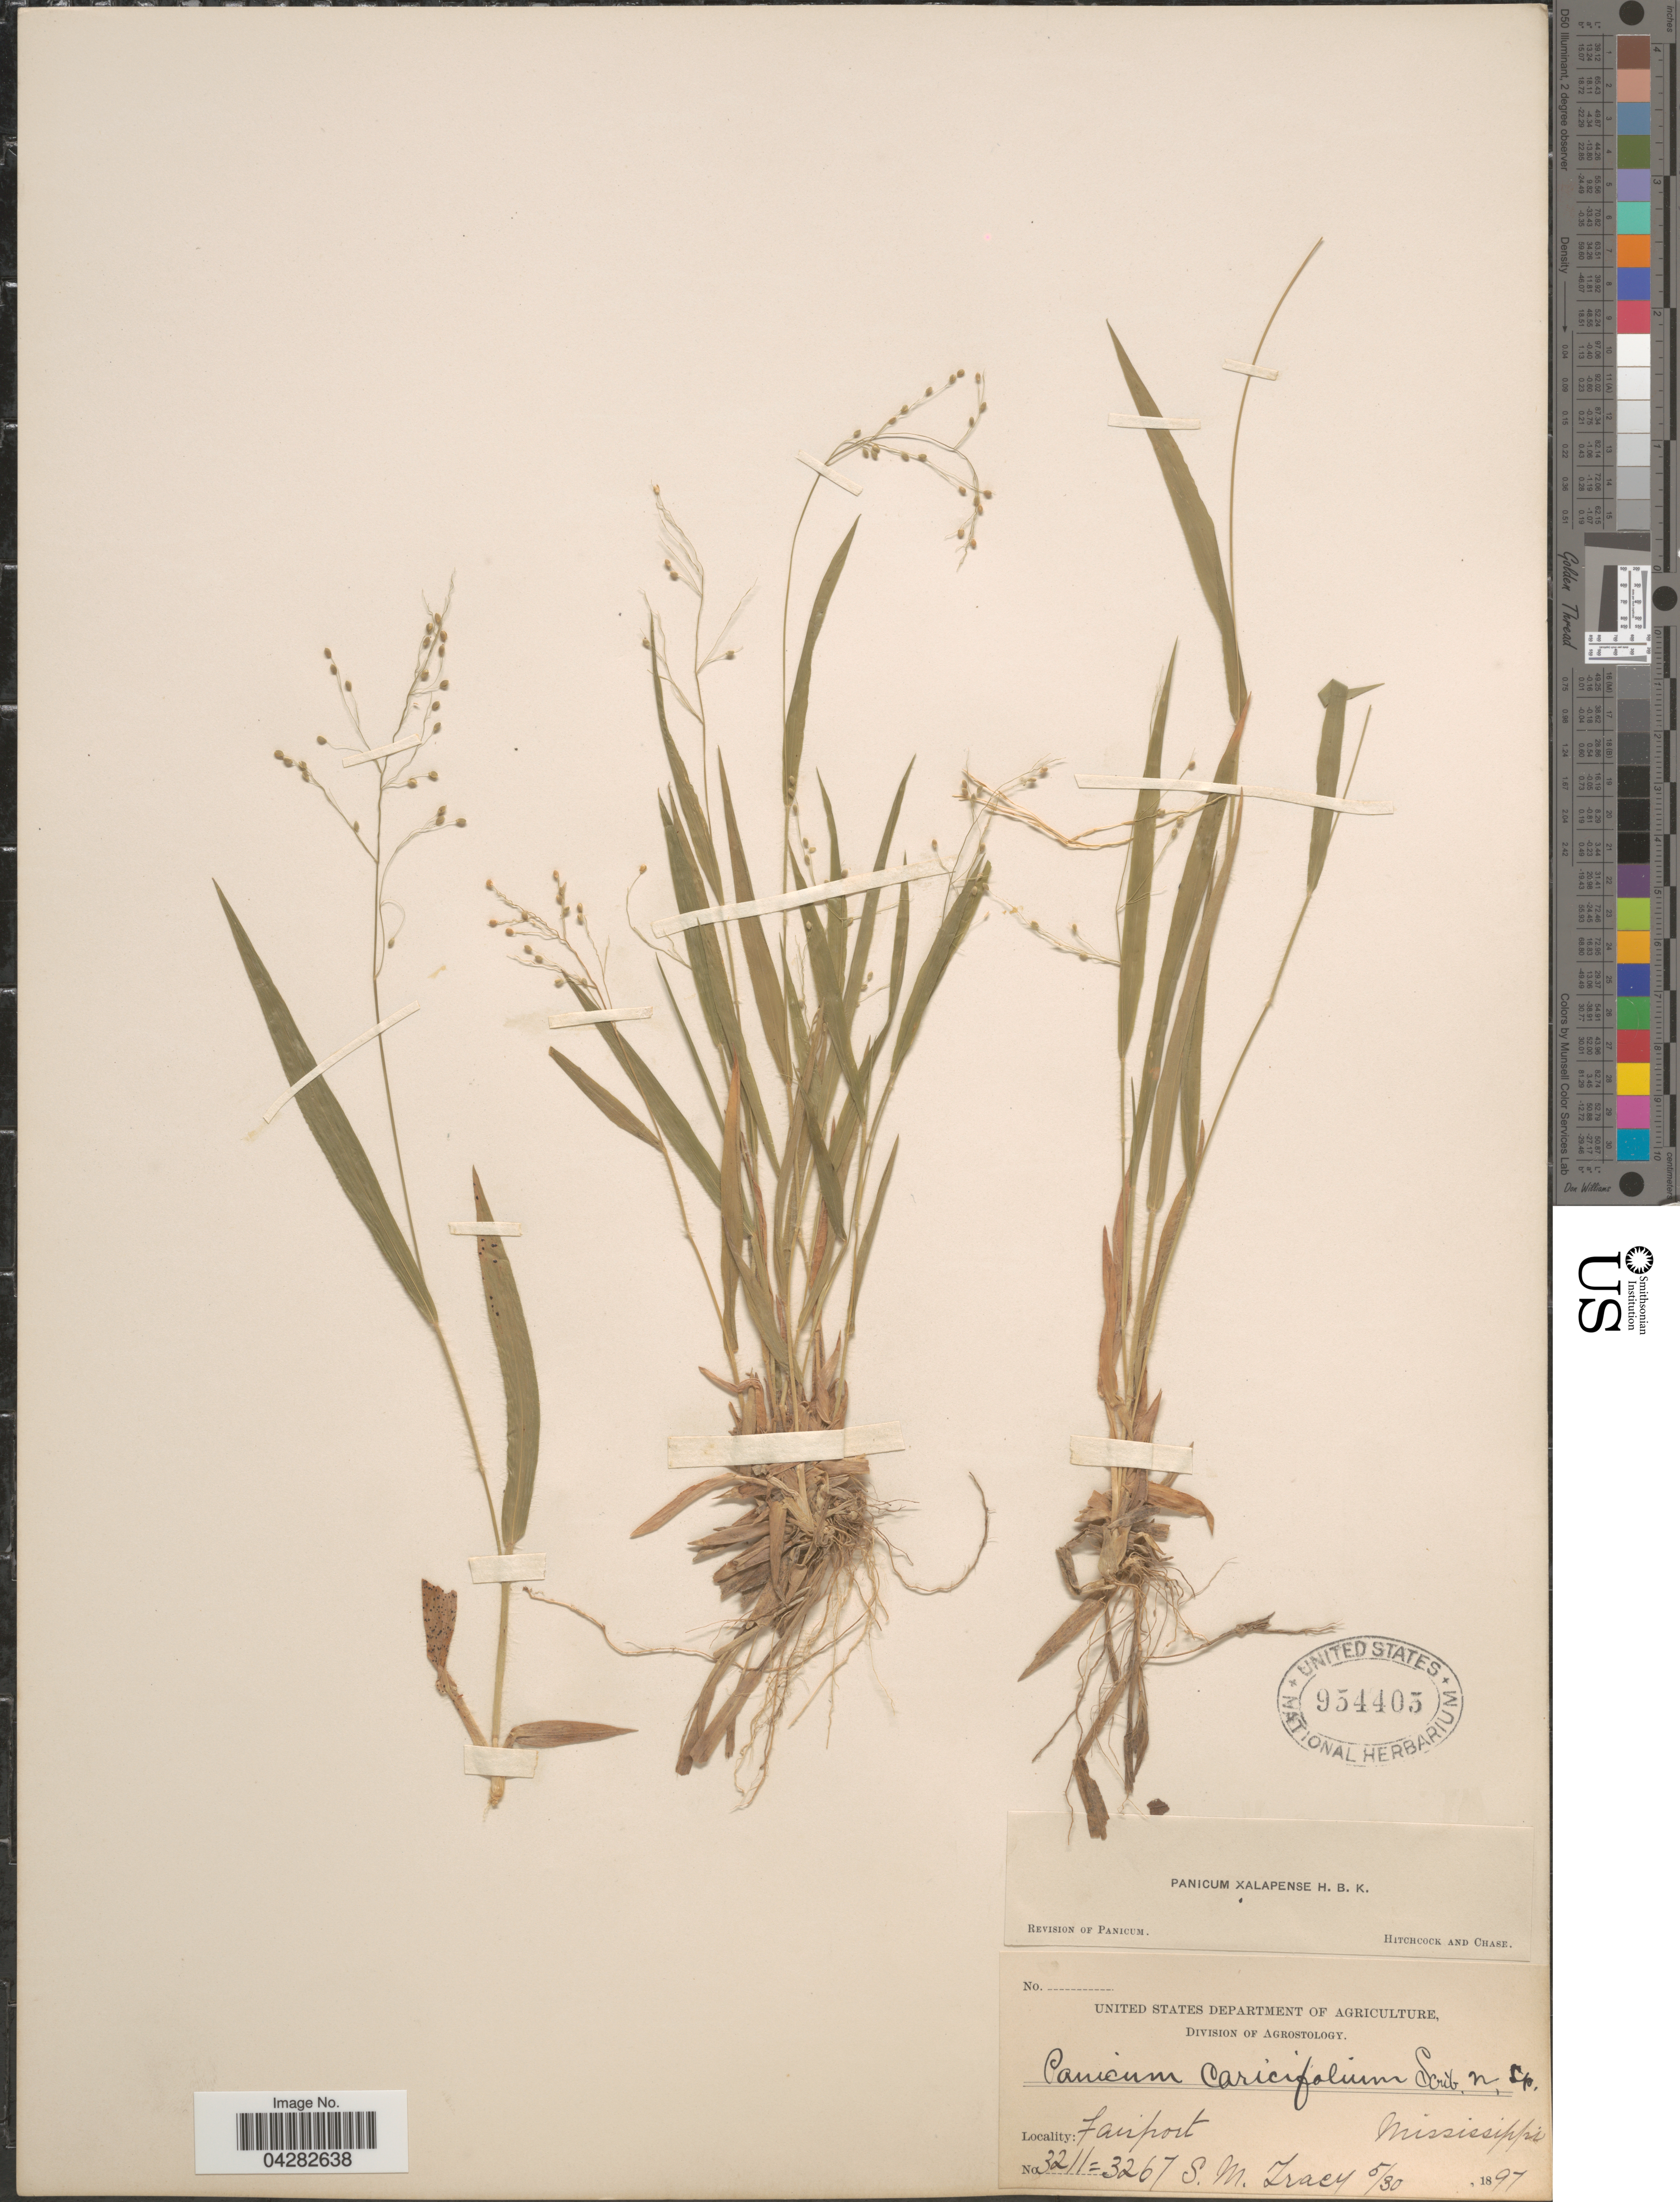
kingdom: Plantae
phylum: Tracheophyta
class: Liliopsida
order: Poales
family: Poaceae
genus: Dichanthelium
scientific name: Dichanthelium laxiflorum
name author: (Lam.) Gould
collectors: S. M. Tracy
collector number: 3211/3267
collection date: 1897-05-30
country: United States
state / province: Mississippi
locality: Fairport.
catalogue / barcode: US 954405